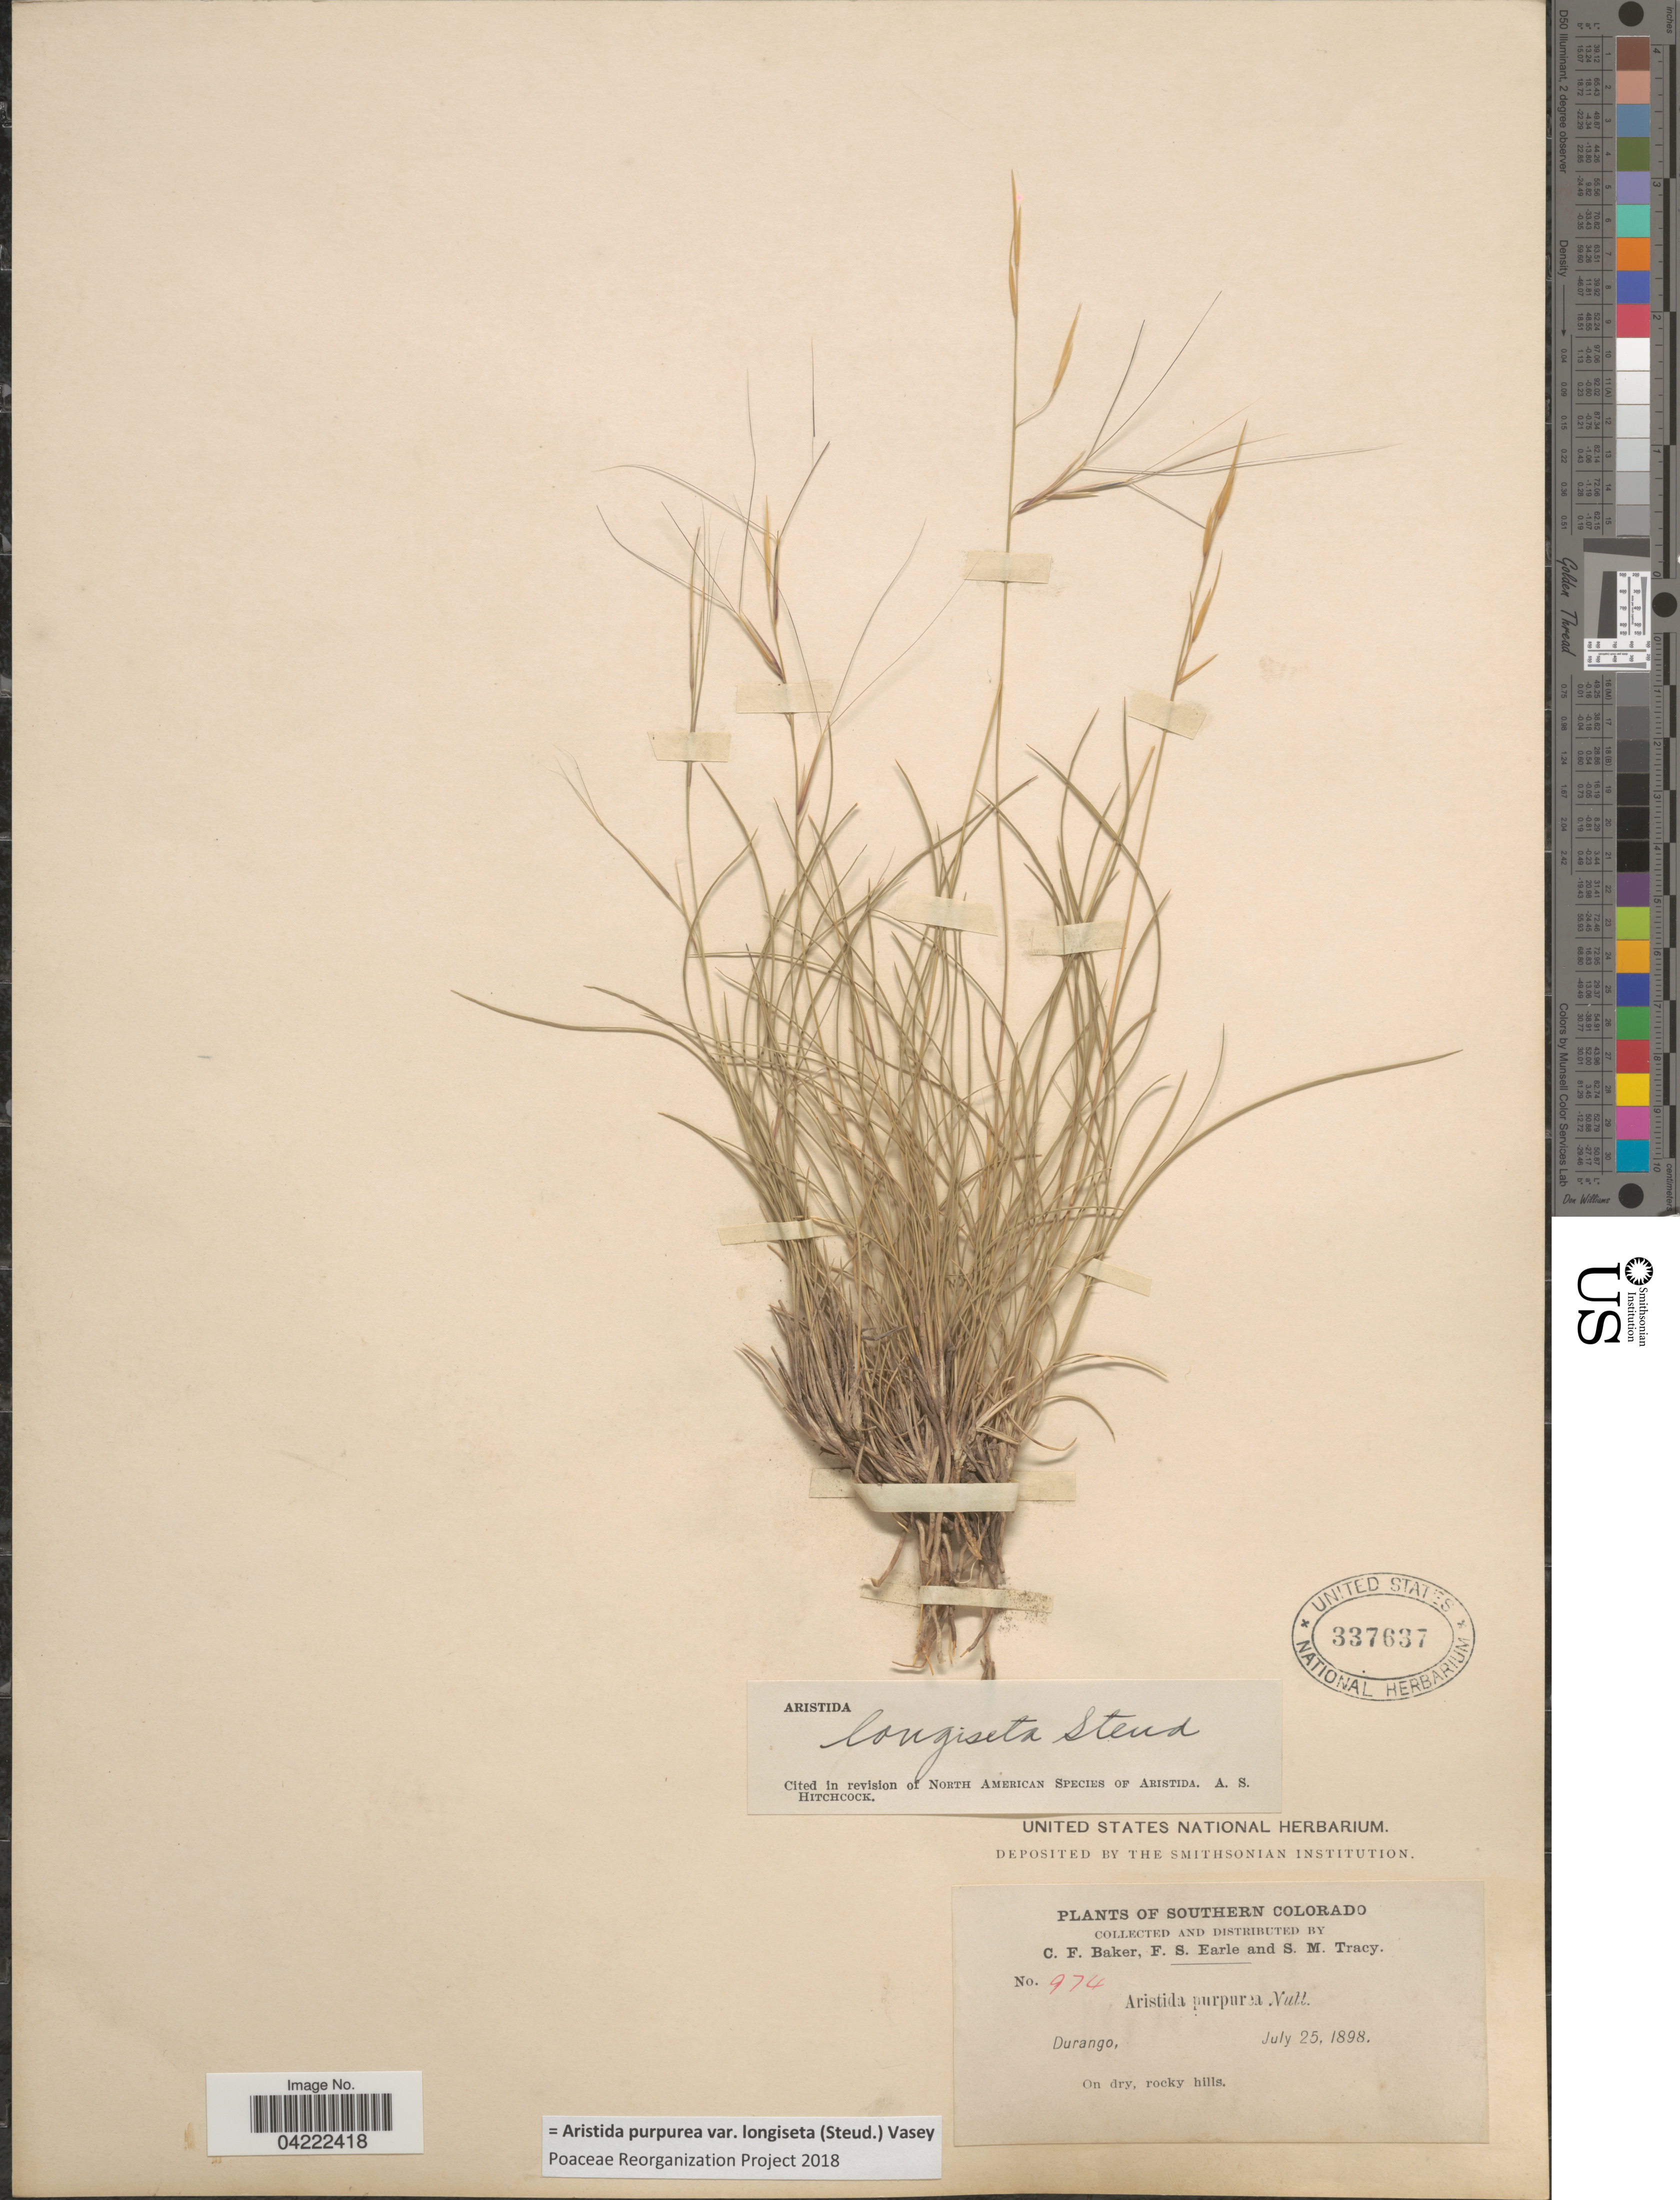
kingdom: Plantae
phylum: Tracheophyta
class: Liliopsida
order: Poales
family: Poaceae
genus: Aristida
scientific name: Aristida purpurea var. longiseta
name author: (Steud.) Vasey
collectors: C. F. Baker, F. S. Earle & S. M. Tracy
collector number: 974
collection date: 1898-07-25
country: United States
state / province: Colorado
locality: Southern Colorado. Durango. On dry, rocky hills.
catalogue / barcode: US 337637